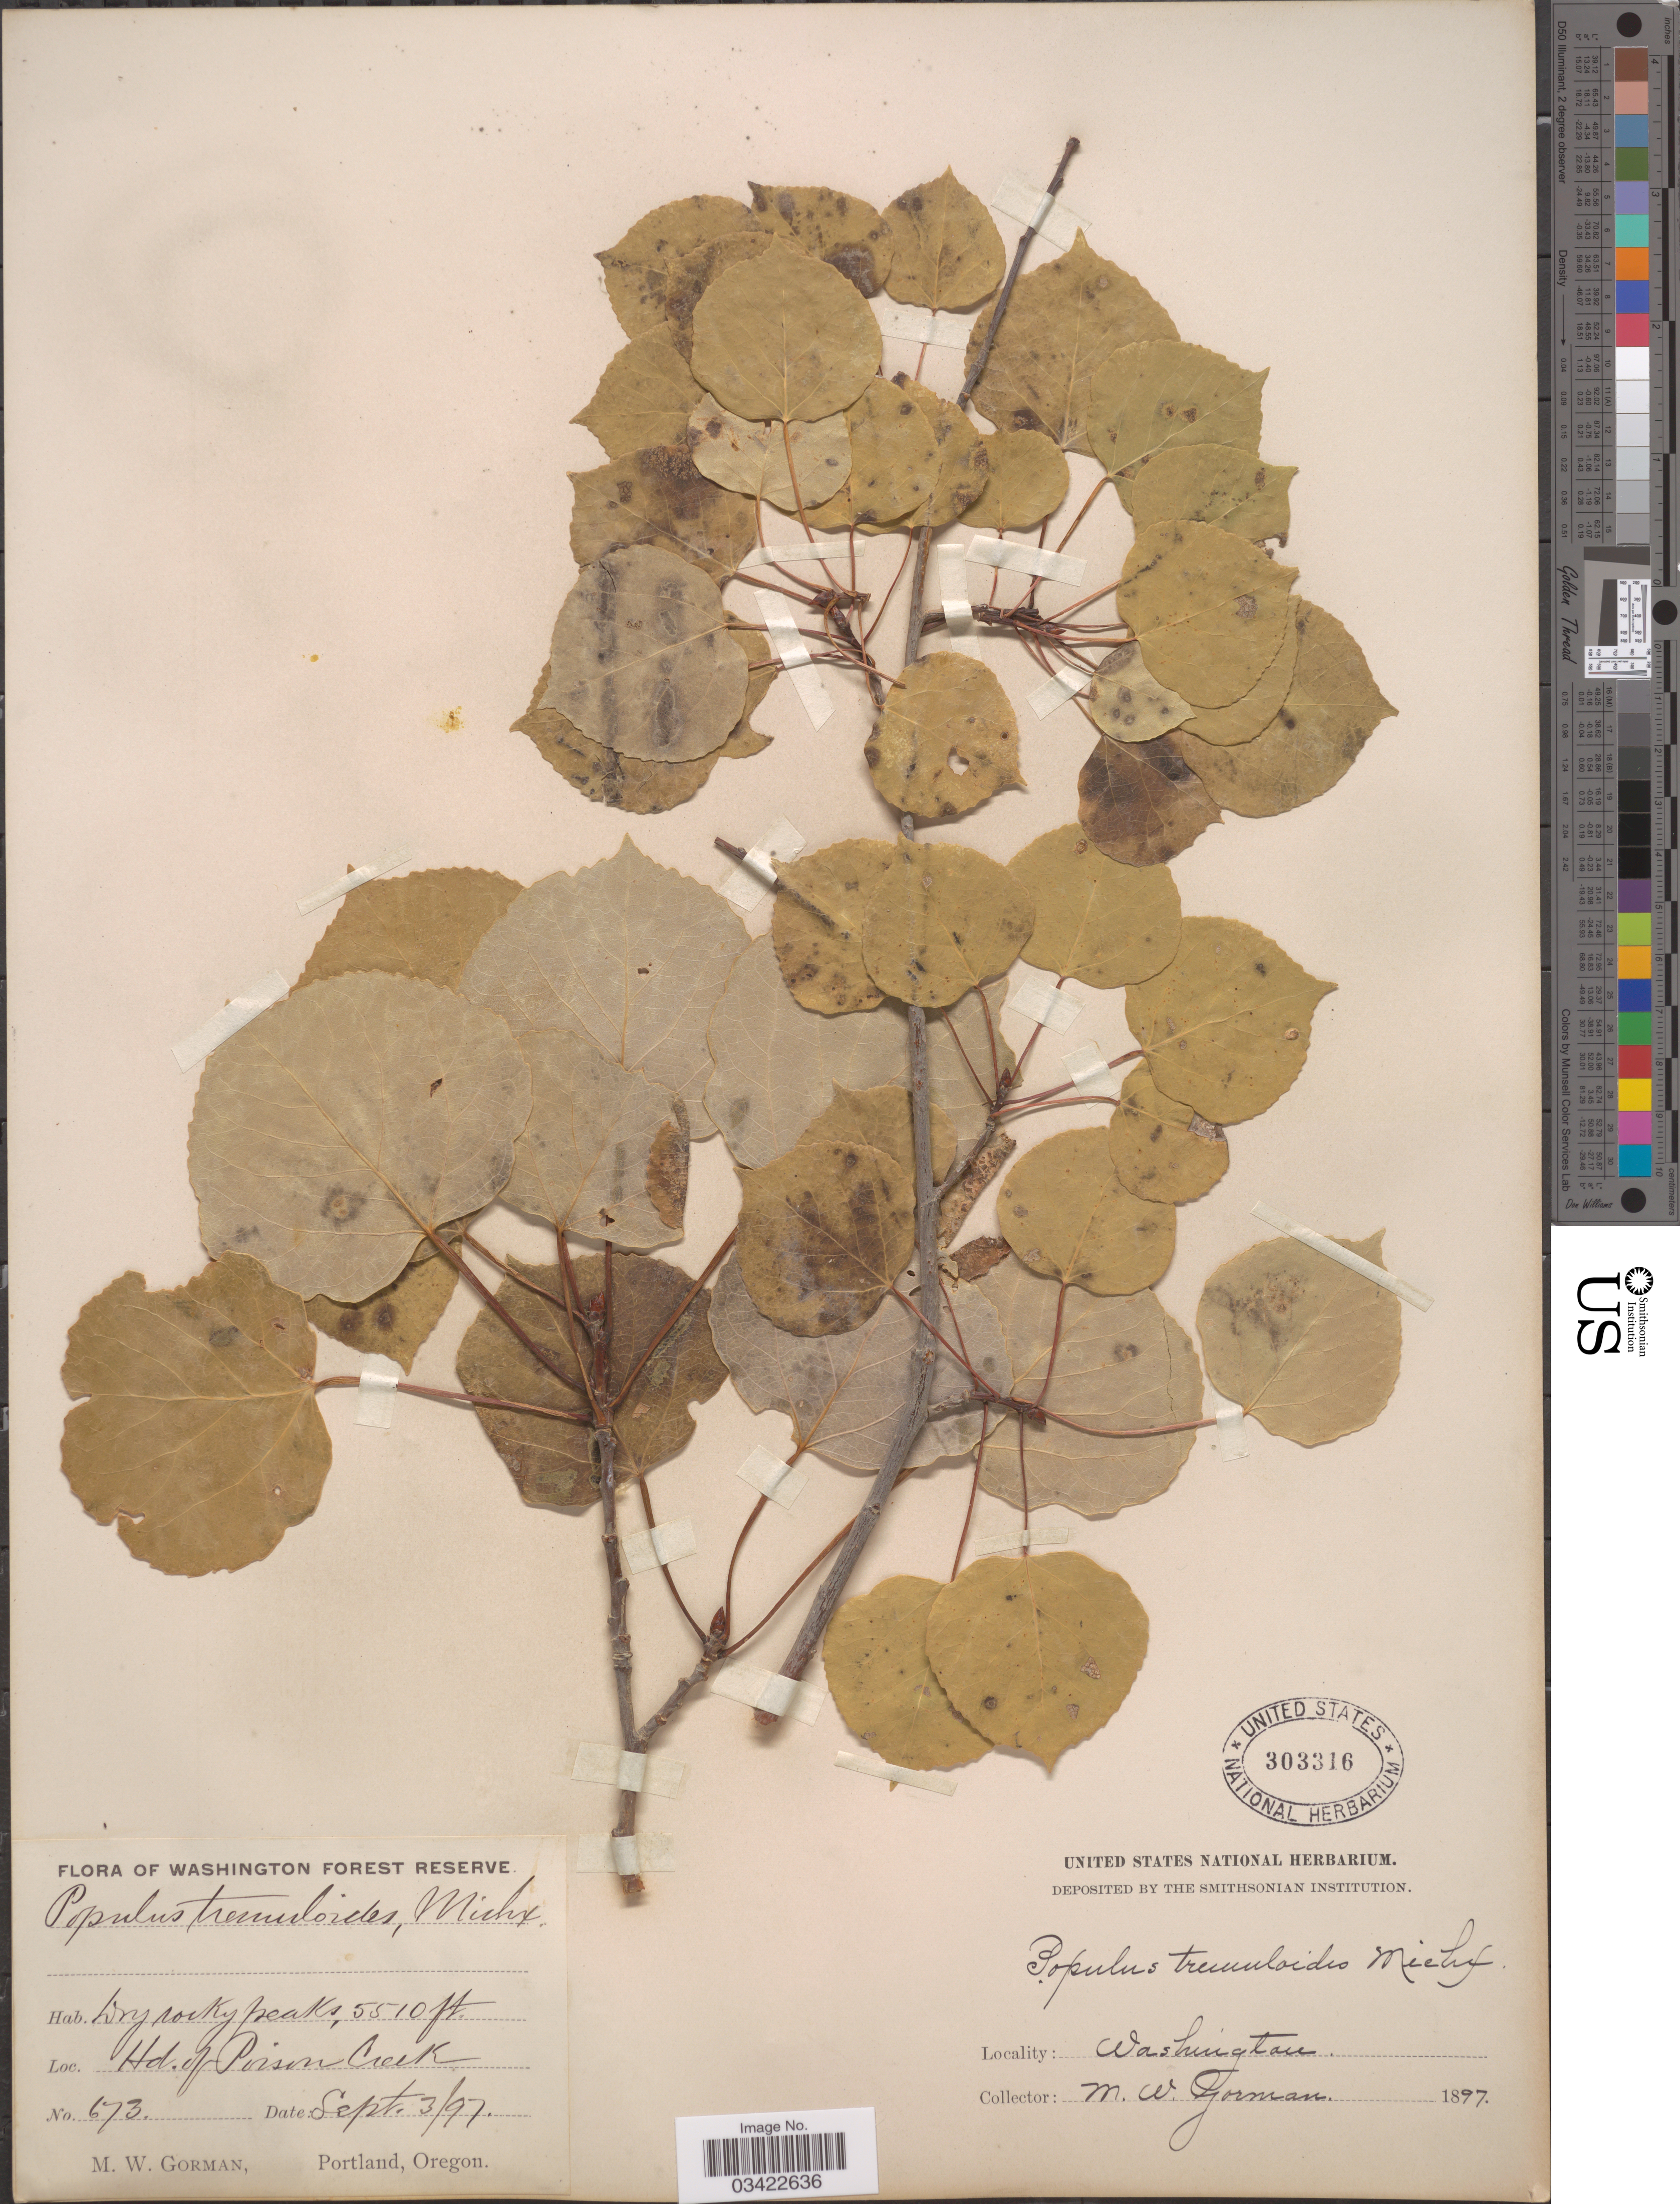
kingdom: Plantae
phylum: Tracheophyta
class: Magnoliopsida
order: Malpighiales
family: Salicaceae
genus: Populus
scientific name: Populus tremuloides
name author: Michx.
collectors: M. W. Gorman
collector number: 673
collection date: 1897-09-03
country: United States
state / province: Washington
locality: Hd. of Poison Creek.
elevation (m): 1679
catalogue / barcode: US 303316